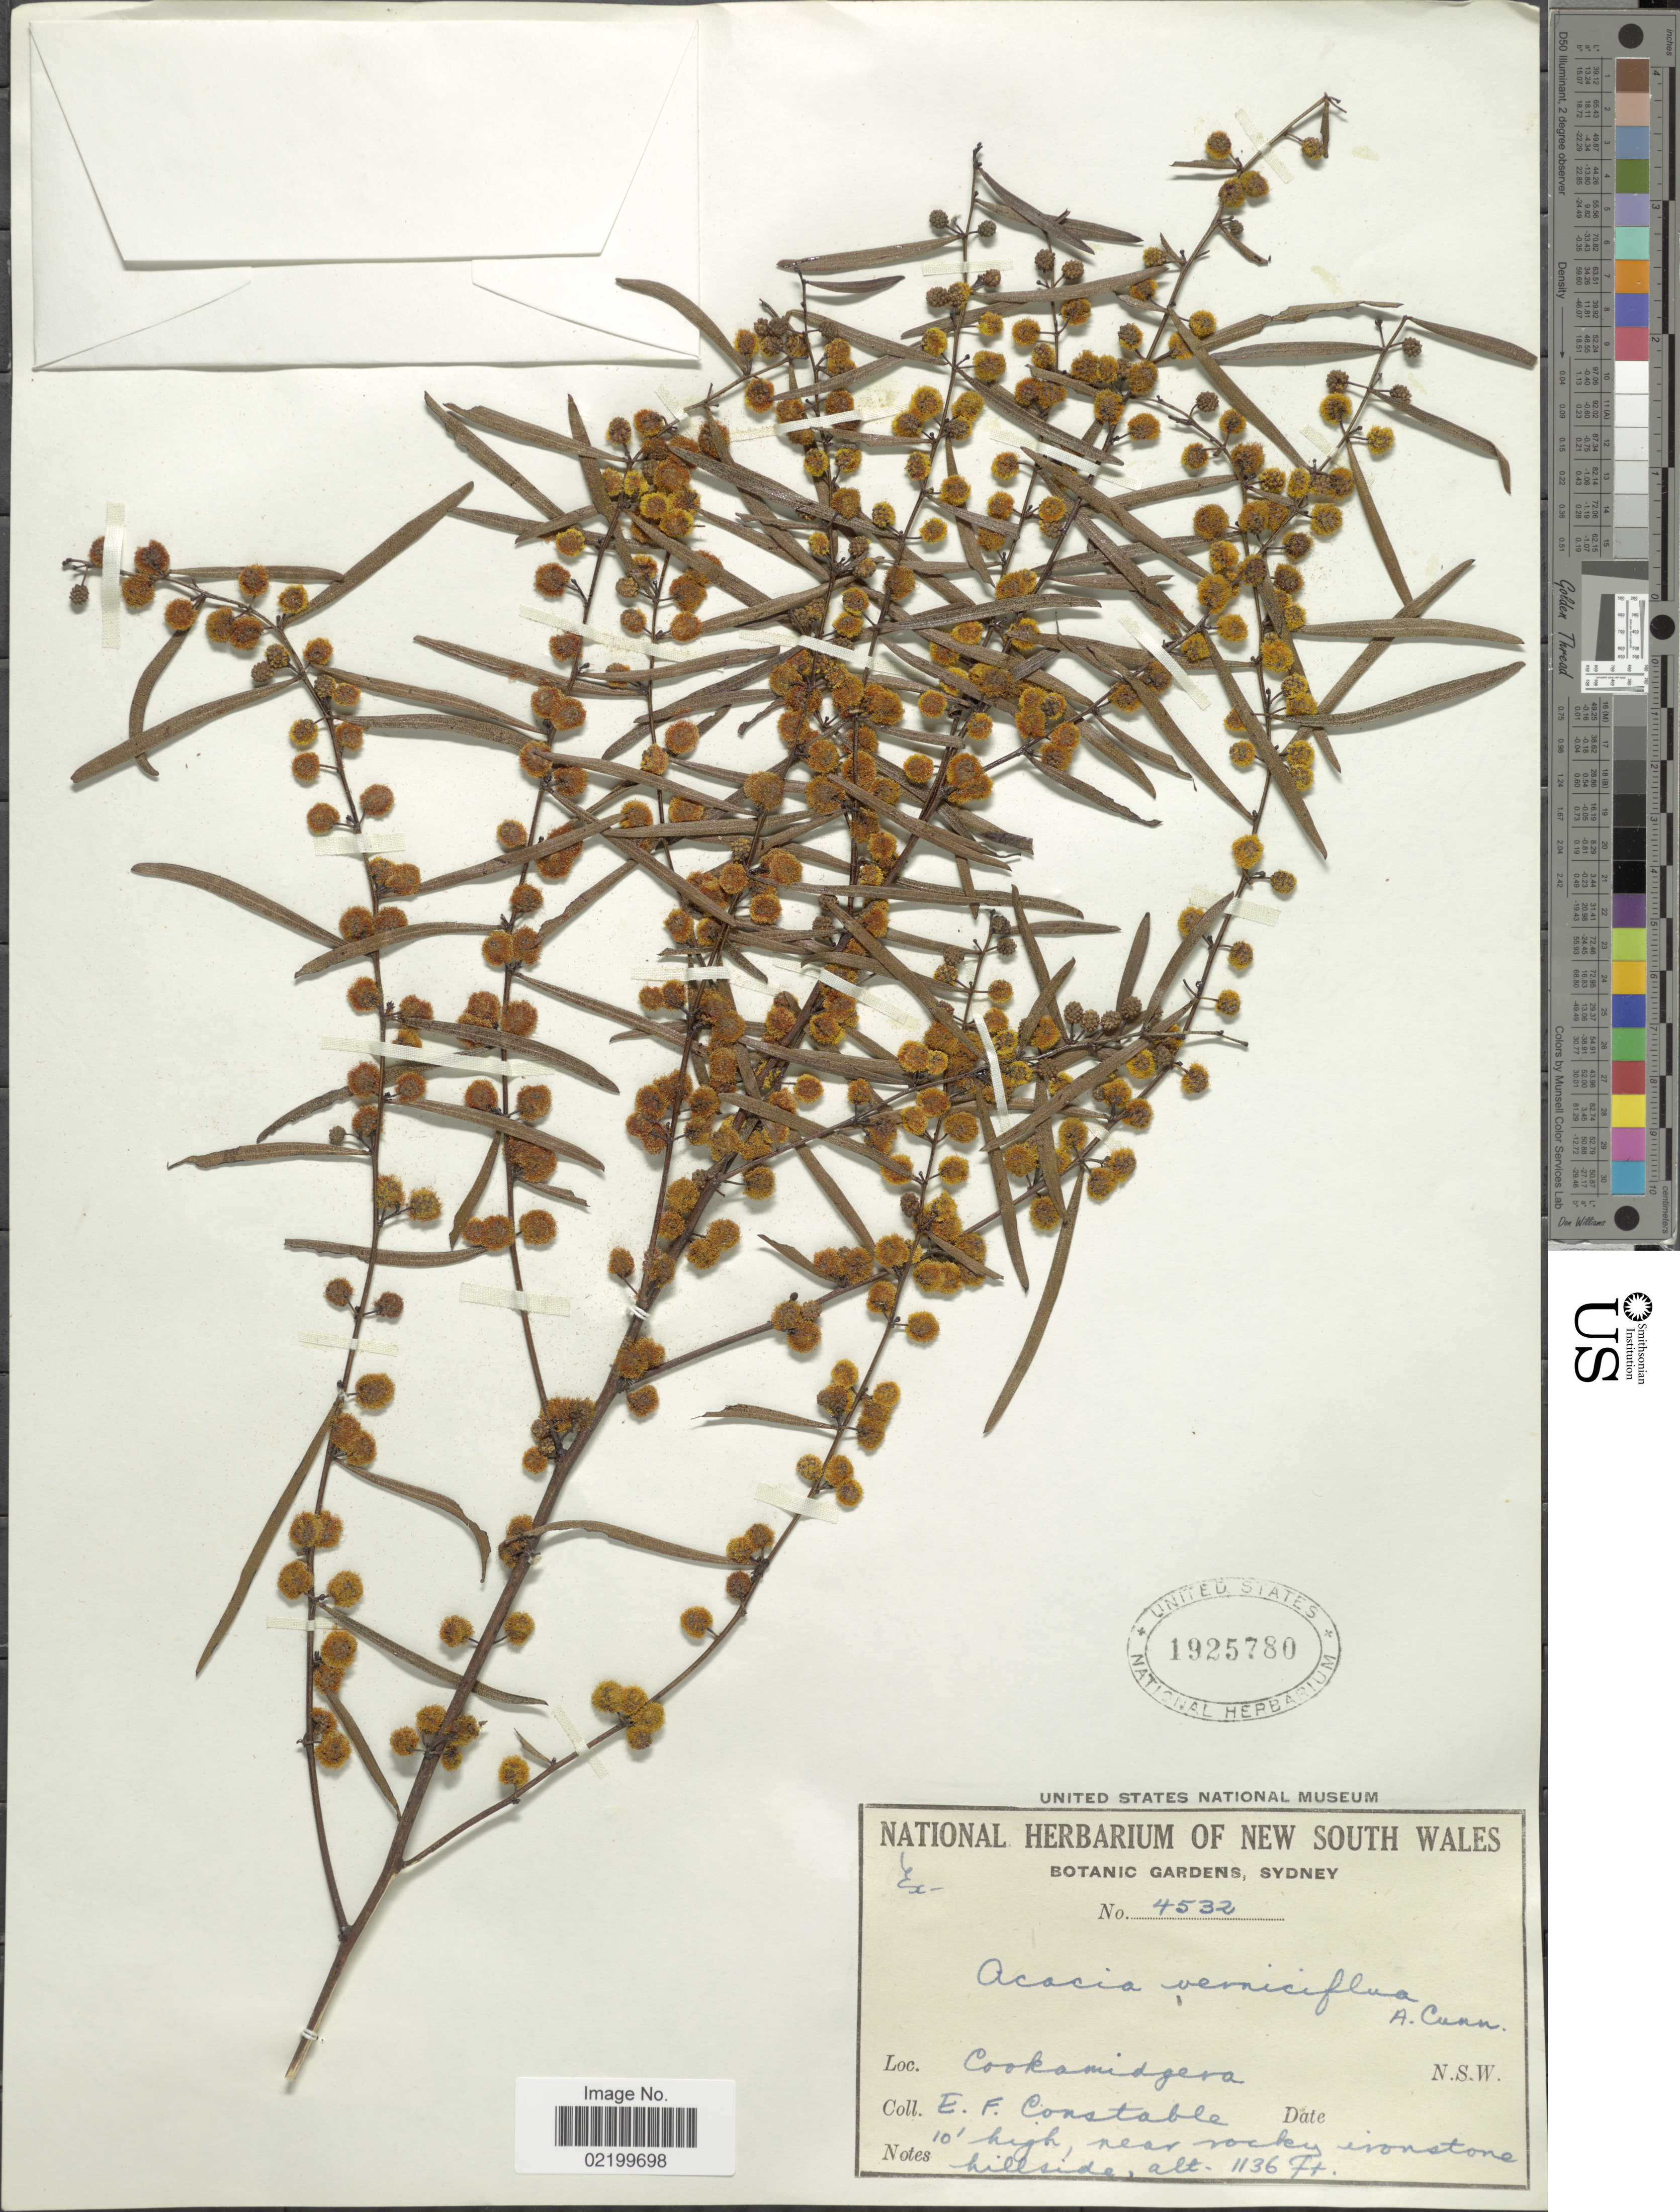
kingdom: Plantae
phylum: Tracheophyta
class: Magnoliopsida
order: Fabales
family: Fabaceae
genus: Acacia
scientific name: Acacia verniciflua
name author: A. Cunn.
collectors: E. F. Constable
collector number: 4532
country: Australia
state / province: New South Wales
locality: Cookamidgera, N.S.W.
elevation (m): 346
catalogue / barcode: US 1925780